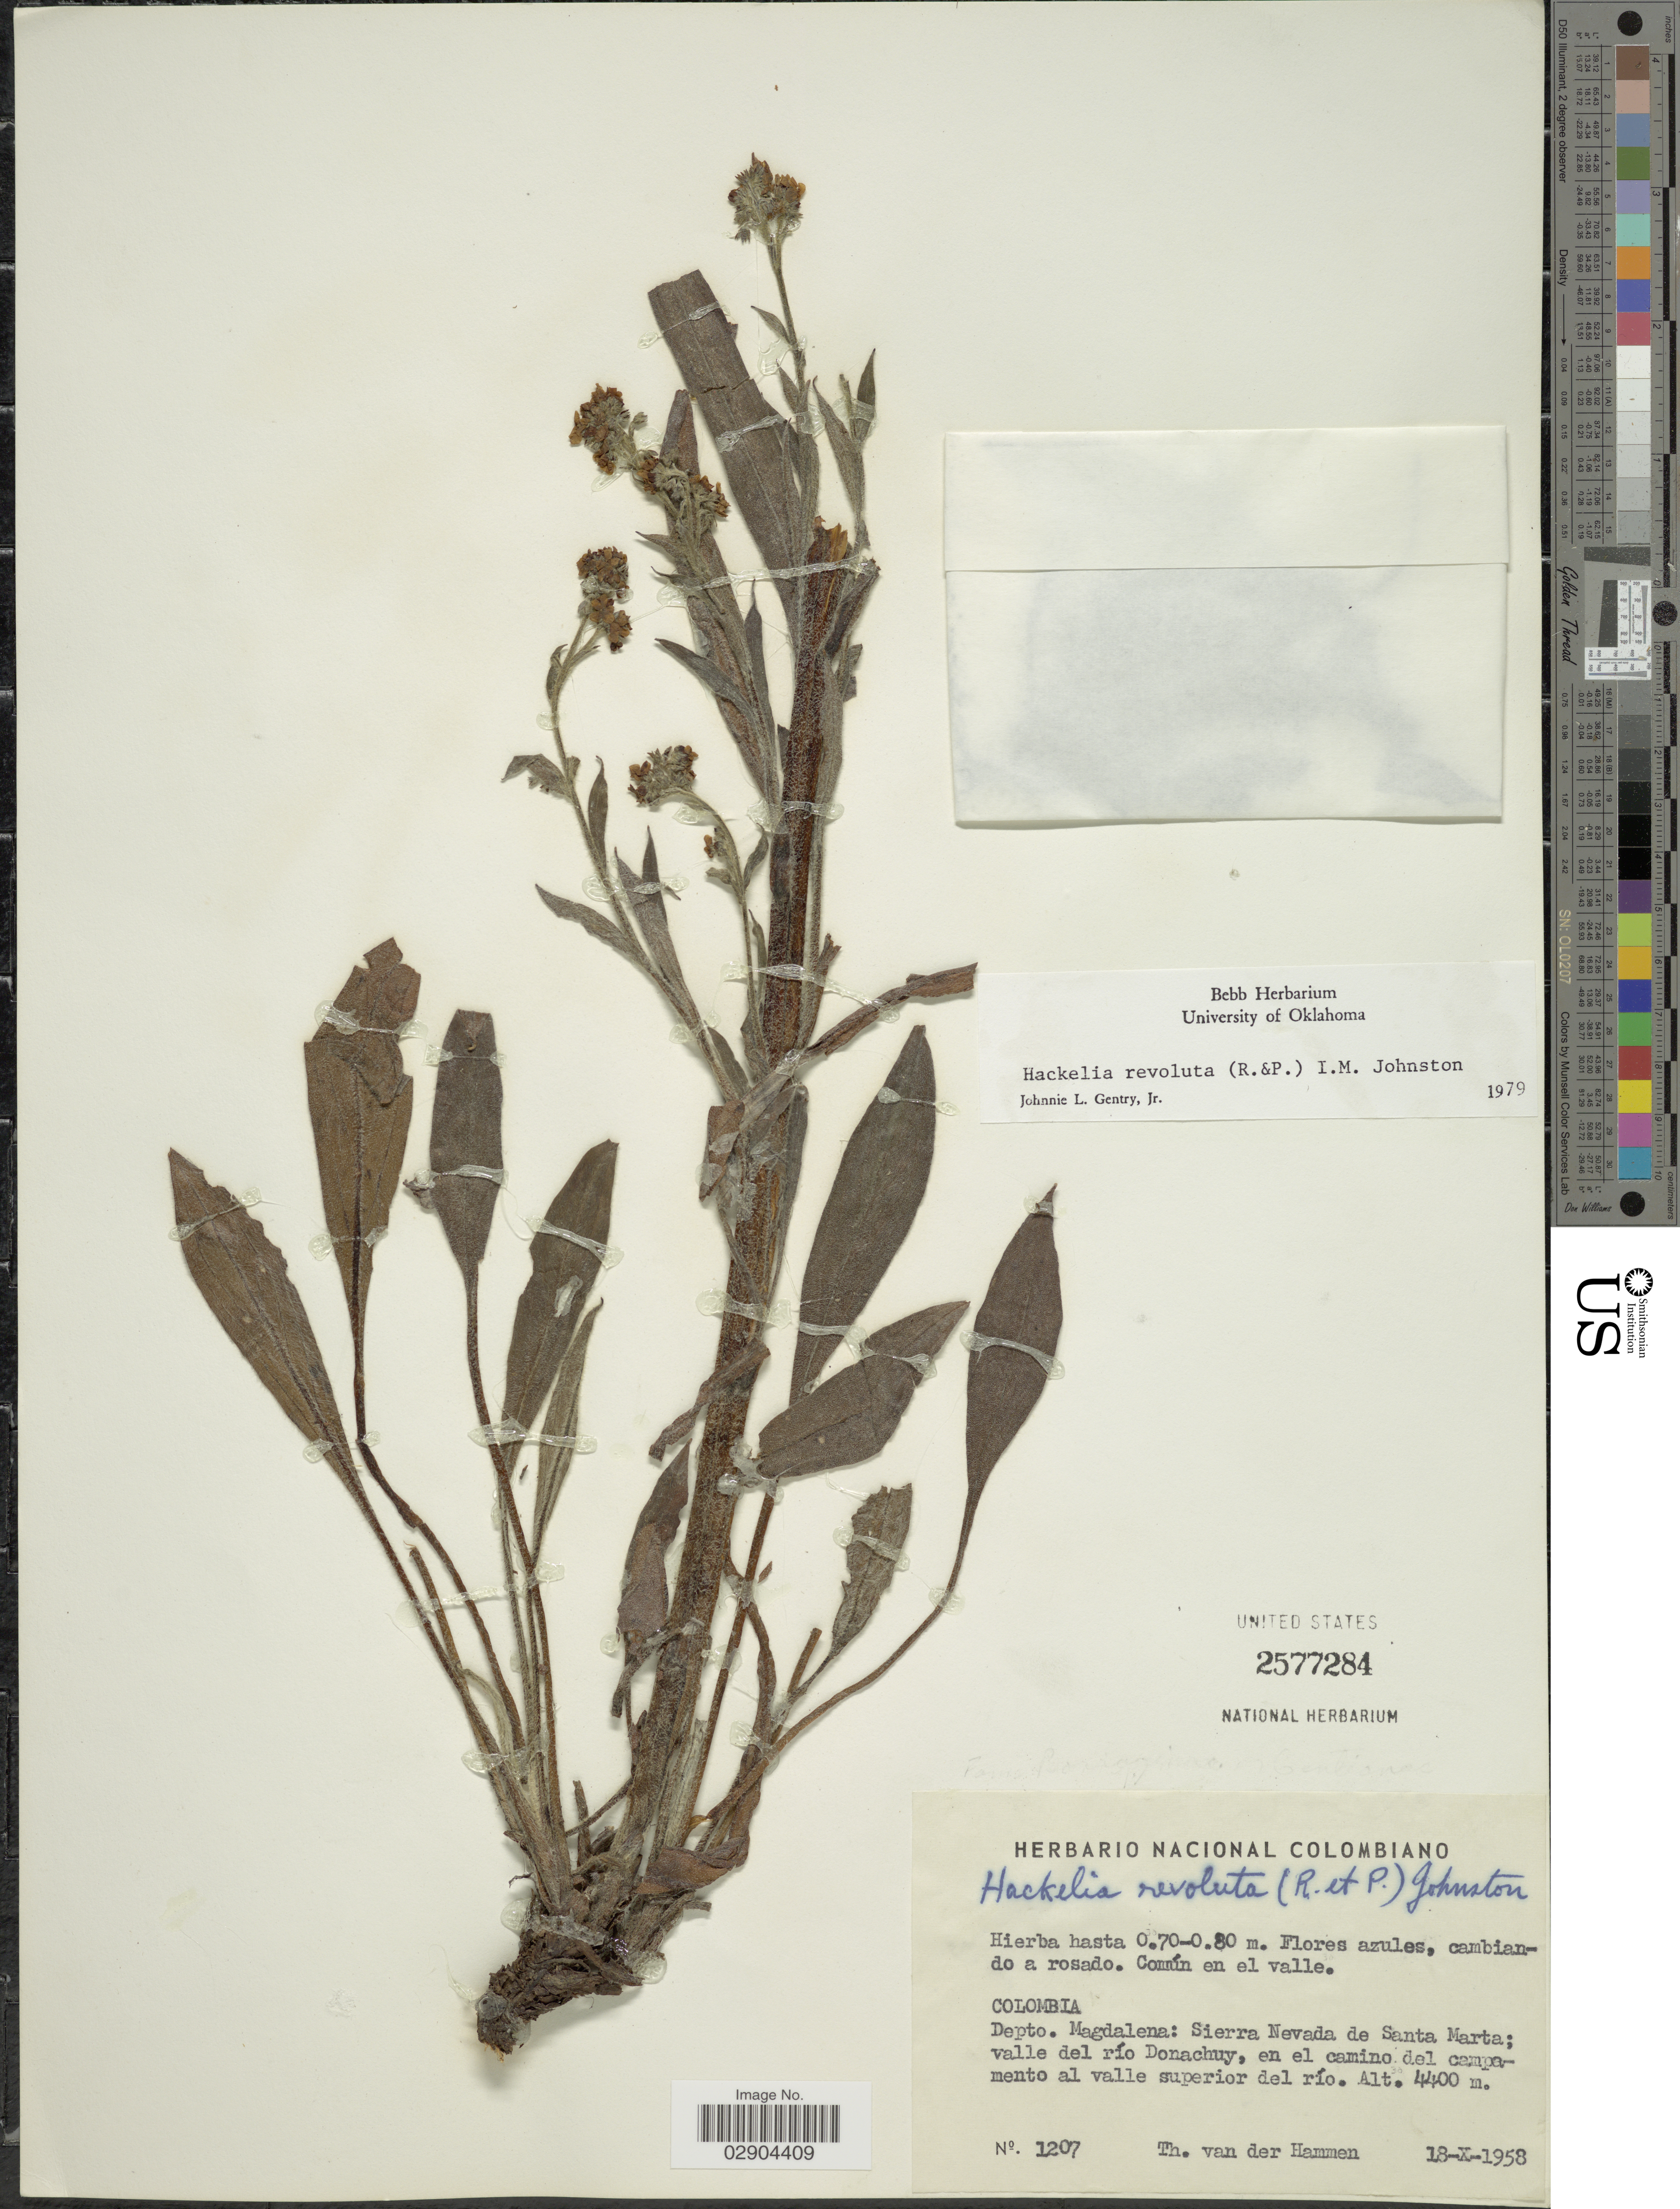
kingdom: Plantae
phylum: Tracheophyta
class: Magnoliopsida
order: Boraginales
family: Boraginaceae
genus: Hackelia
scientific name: Hackelia revoluta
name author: (Ruiz & Pav.) I.M. Johnst.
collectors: T. Van der Hammen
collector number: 1207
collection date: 1958-10-18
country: Colombia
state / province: Magdalena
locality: Depto. Magdalena: Sierra Nevada de Santa Marta: valle del río Donachuy, en el camino del campamento al valle superior del río.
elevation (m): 4400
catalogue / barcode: US 2577284